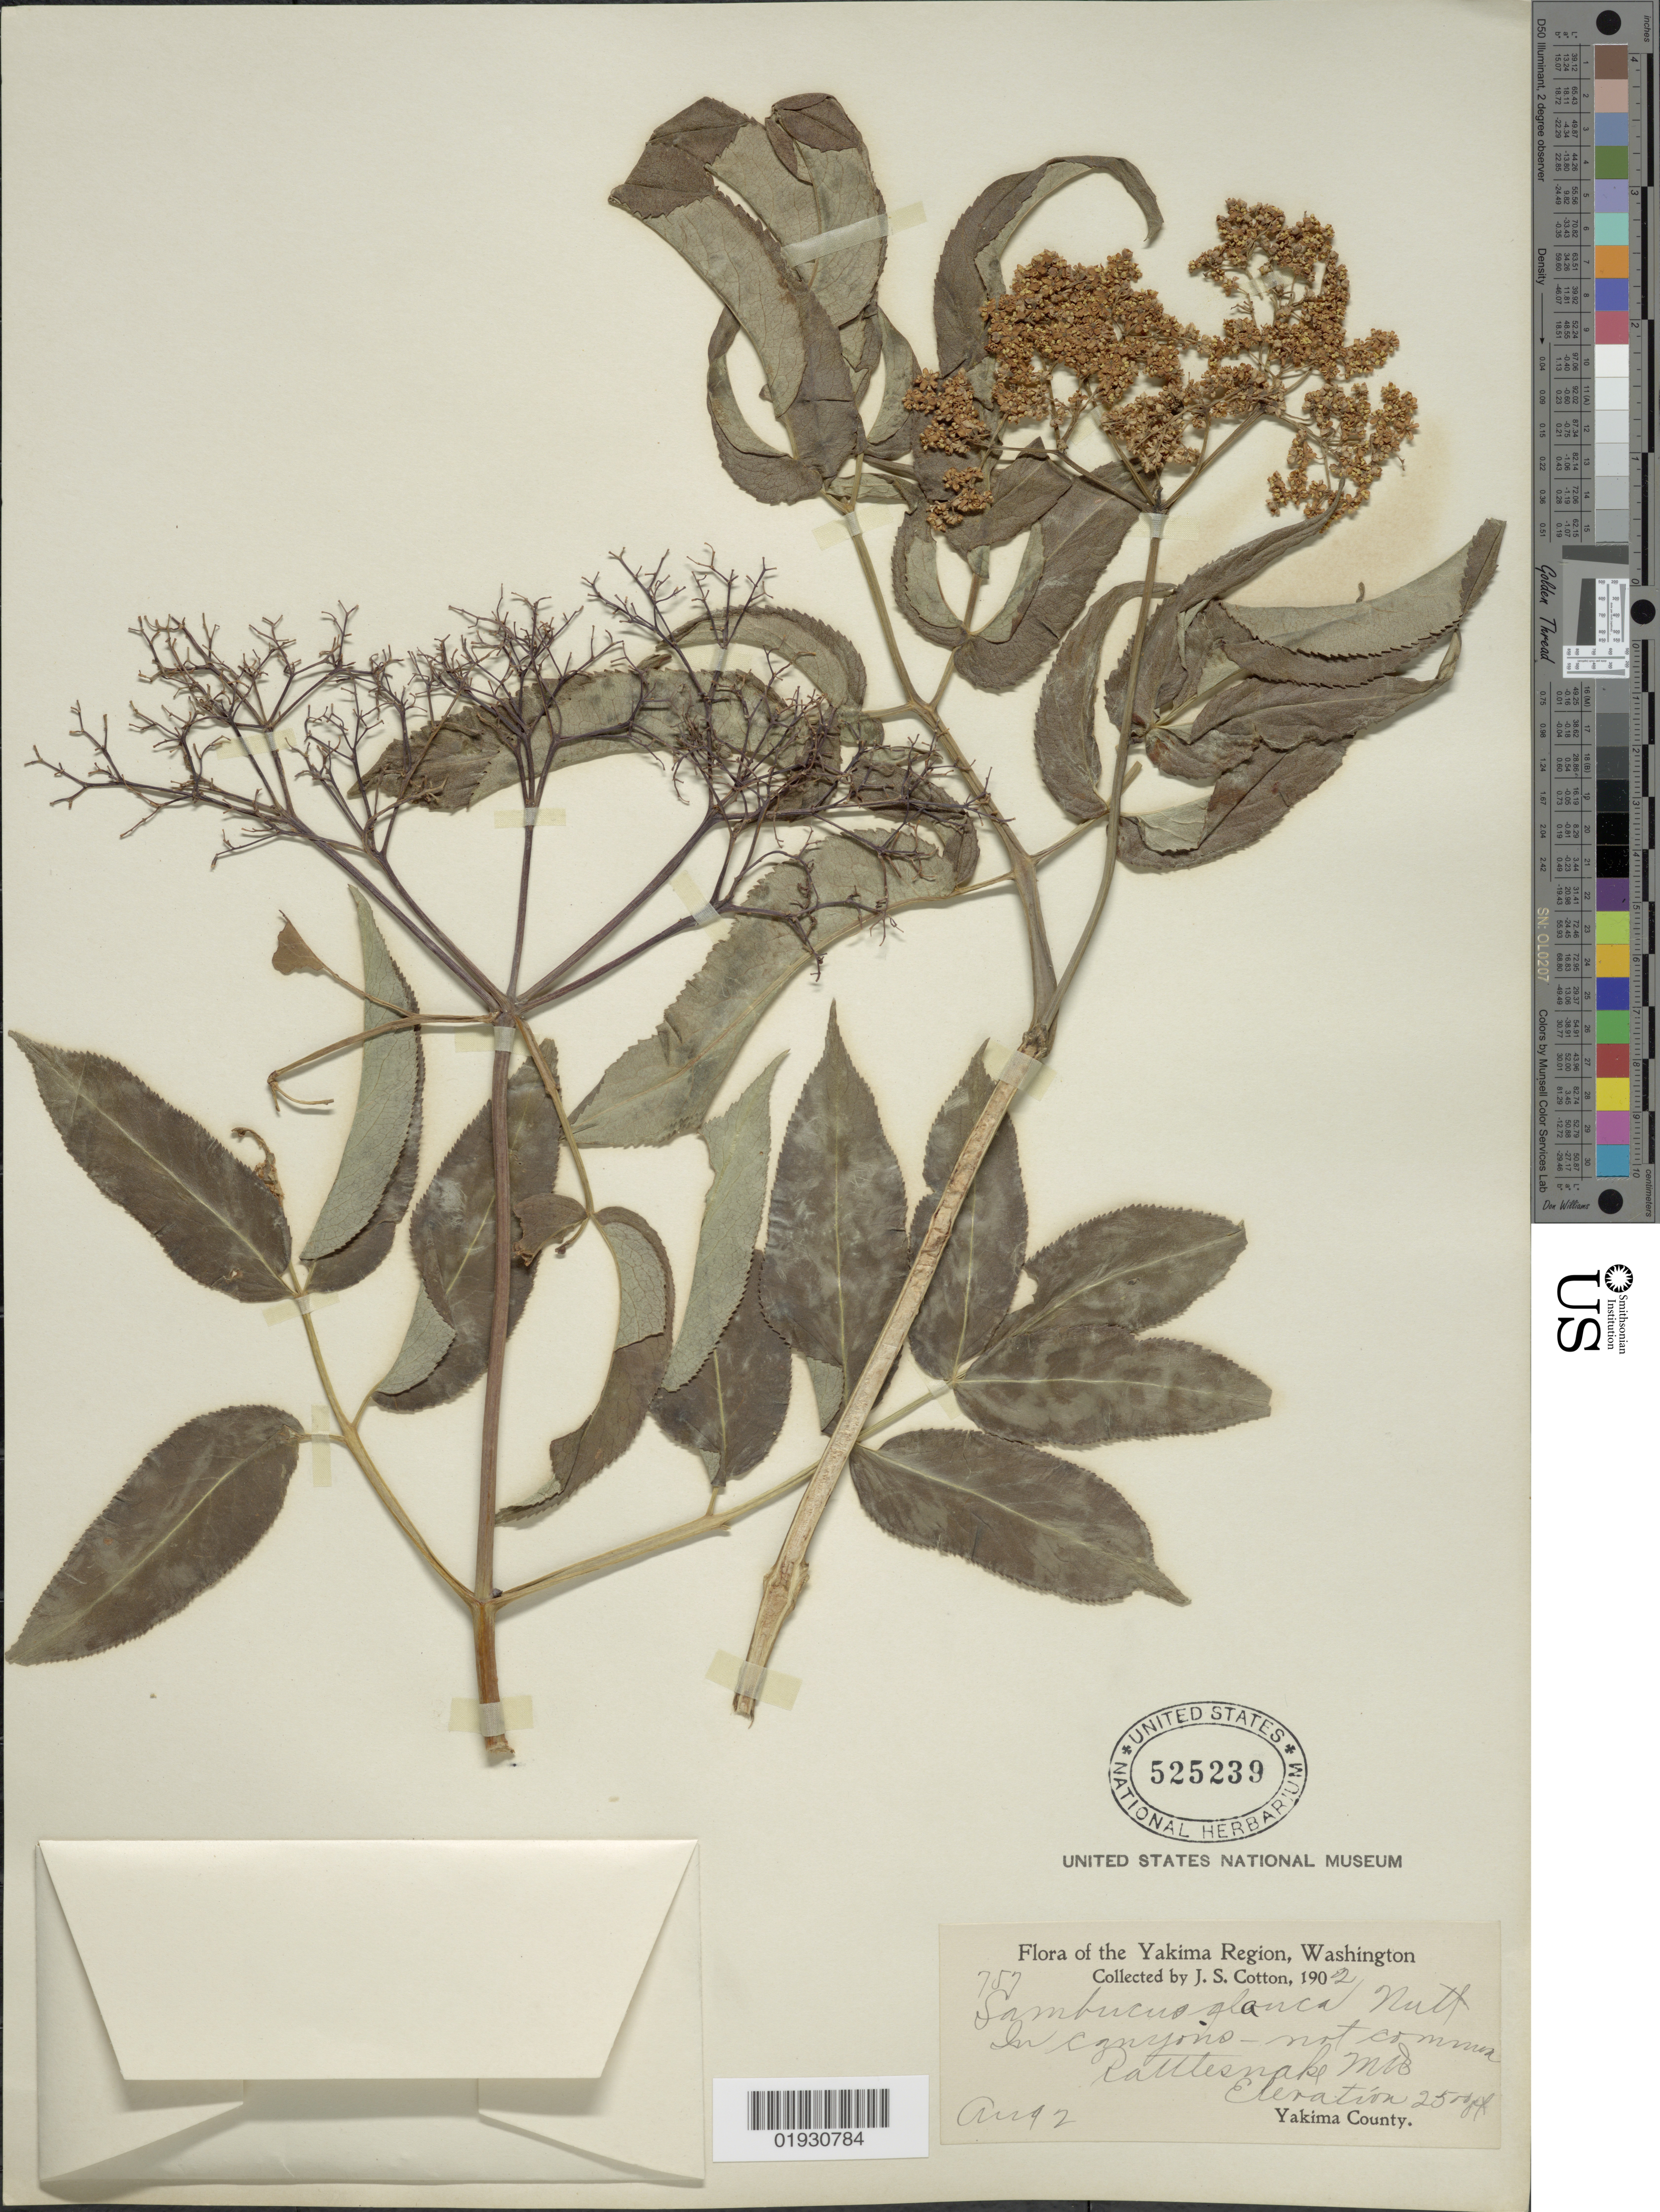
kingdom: Plantae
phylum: Tracheophyta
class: Magnoliopsida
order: Dipsacales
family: Viburnaceae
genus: Sambucus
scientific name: Sambucus cerulea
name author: Raf.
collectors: J. S. Cotton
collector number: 757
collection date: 1902-08-02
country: United States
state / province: Washington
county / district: Yakima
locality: Yakima Region, Rattlesnake Mts.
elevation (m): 762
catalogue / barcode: US 525239